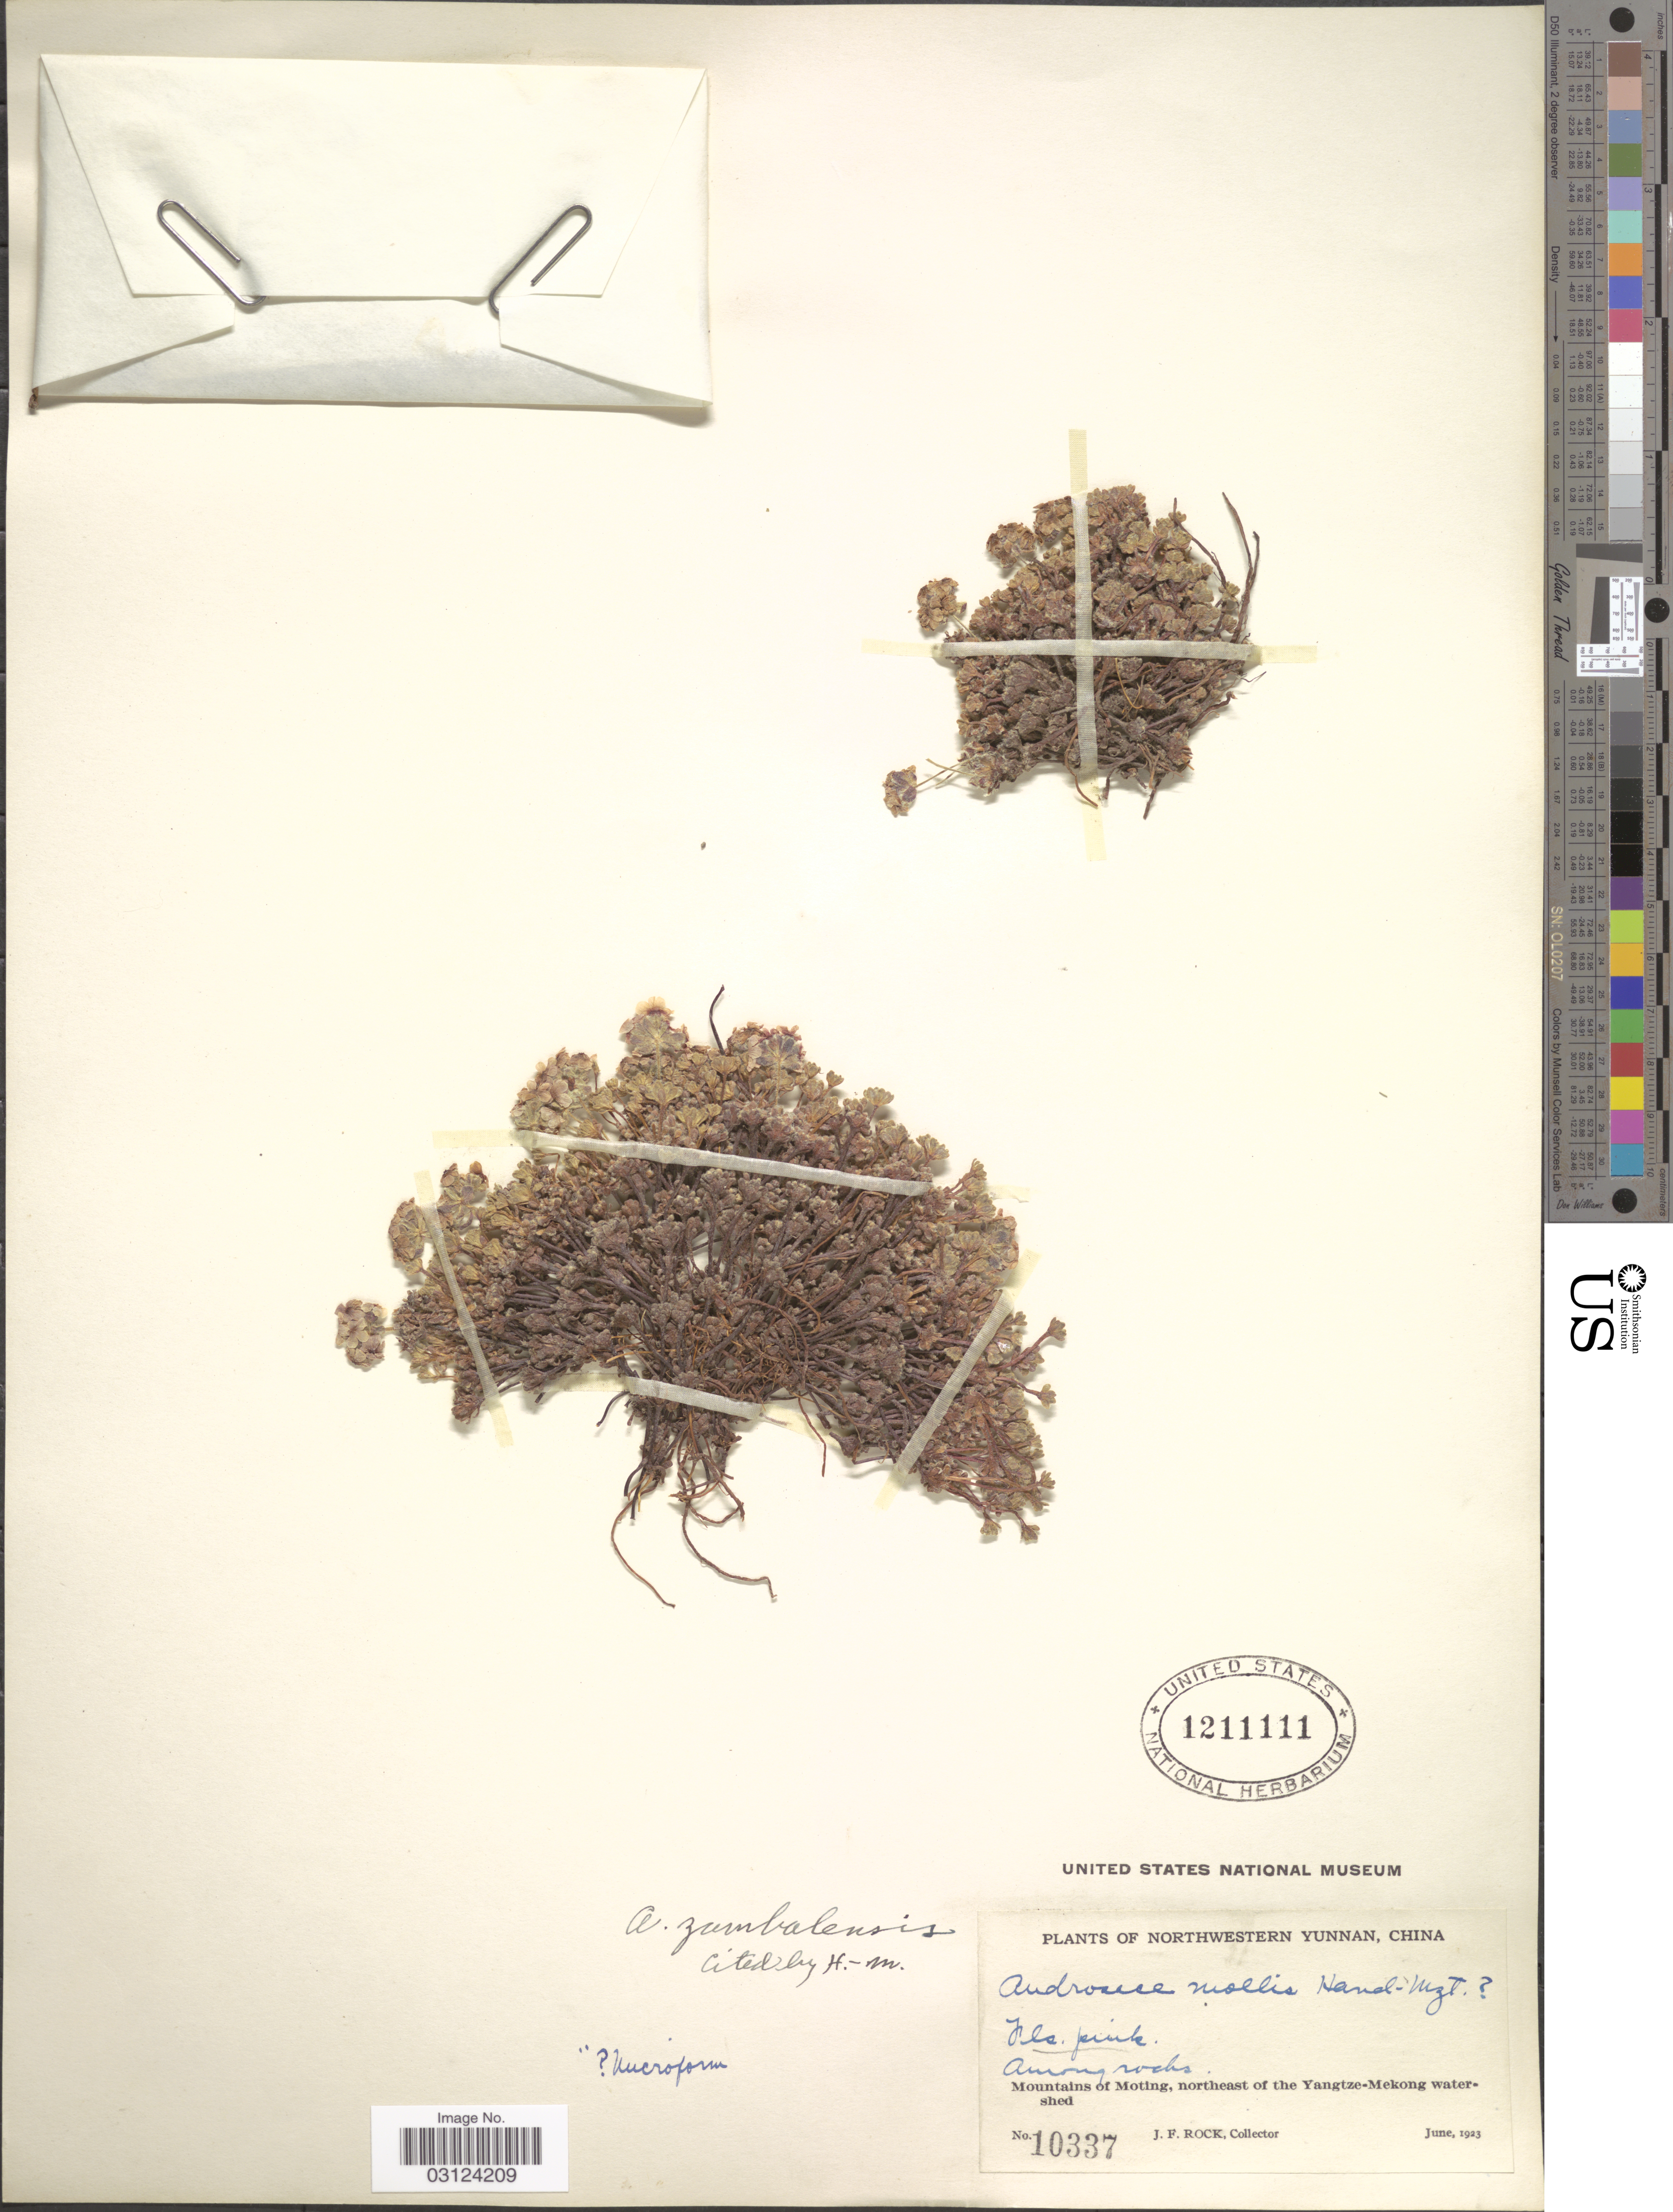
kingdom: Plantae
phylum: Tracheophyta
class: Magnoliopsida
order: Ericales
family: Primulaceae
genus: Androsace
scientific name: Androsace zambalensis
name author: (Petitm.) Hand.-Mazz.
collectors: J. Rock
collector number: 10337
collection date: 1923-06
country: China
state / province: Yunnan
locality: Northwestern Yunnan, Mountains of Moting, northeast of the Yangtze-Mekong watershed.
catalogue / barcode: US 1211111